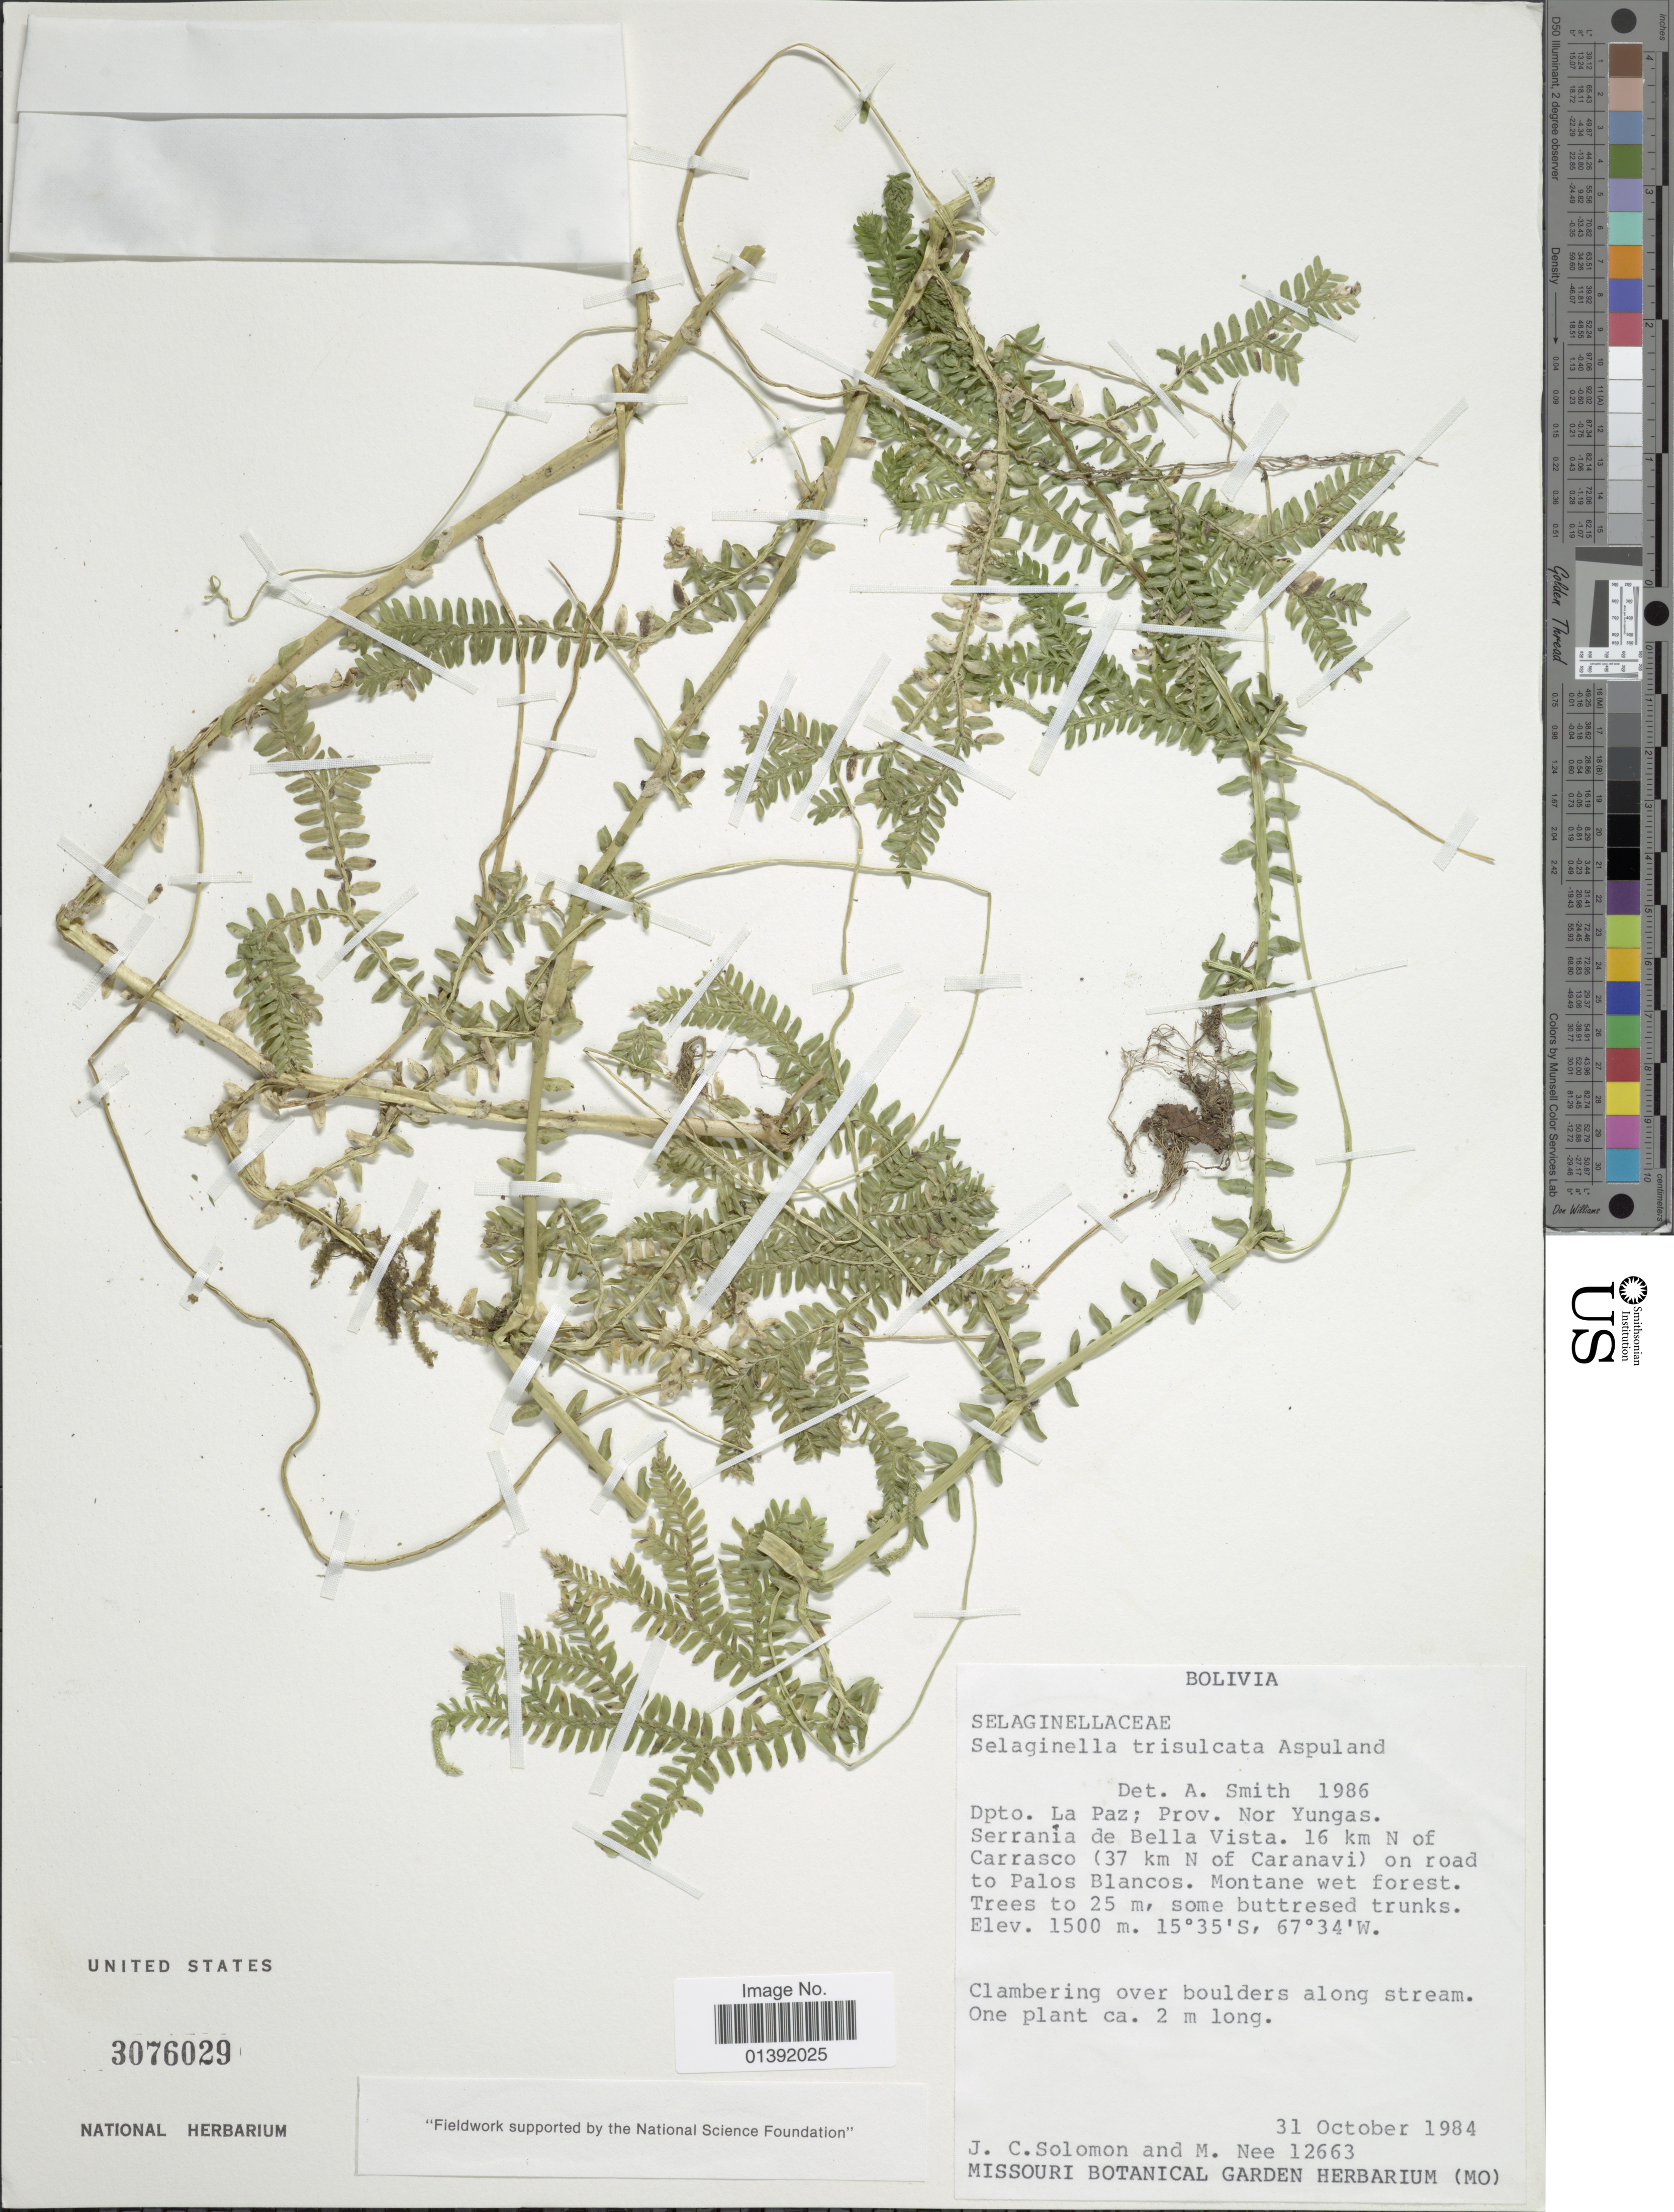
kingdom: Plantae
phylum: Tracheophyta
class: Lycopodiopsida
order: Selaginellales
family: Selaginellaceae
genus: Selaginella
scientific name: Selaginella trisulcata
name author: Aspl.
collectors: J. C. Solomon & M. Nee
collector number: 12663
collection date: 1984-10-31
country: Bolivia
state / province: La Paz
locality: Prov. Nor Yungas, Serrania de Bella Vista, 16 km N of Carrasco (37 km N of Caranavi) on road to Palos Blancos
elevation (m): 1500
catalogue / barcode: US 3076029